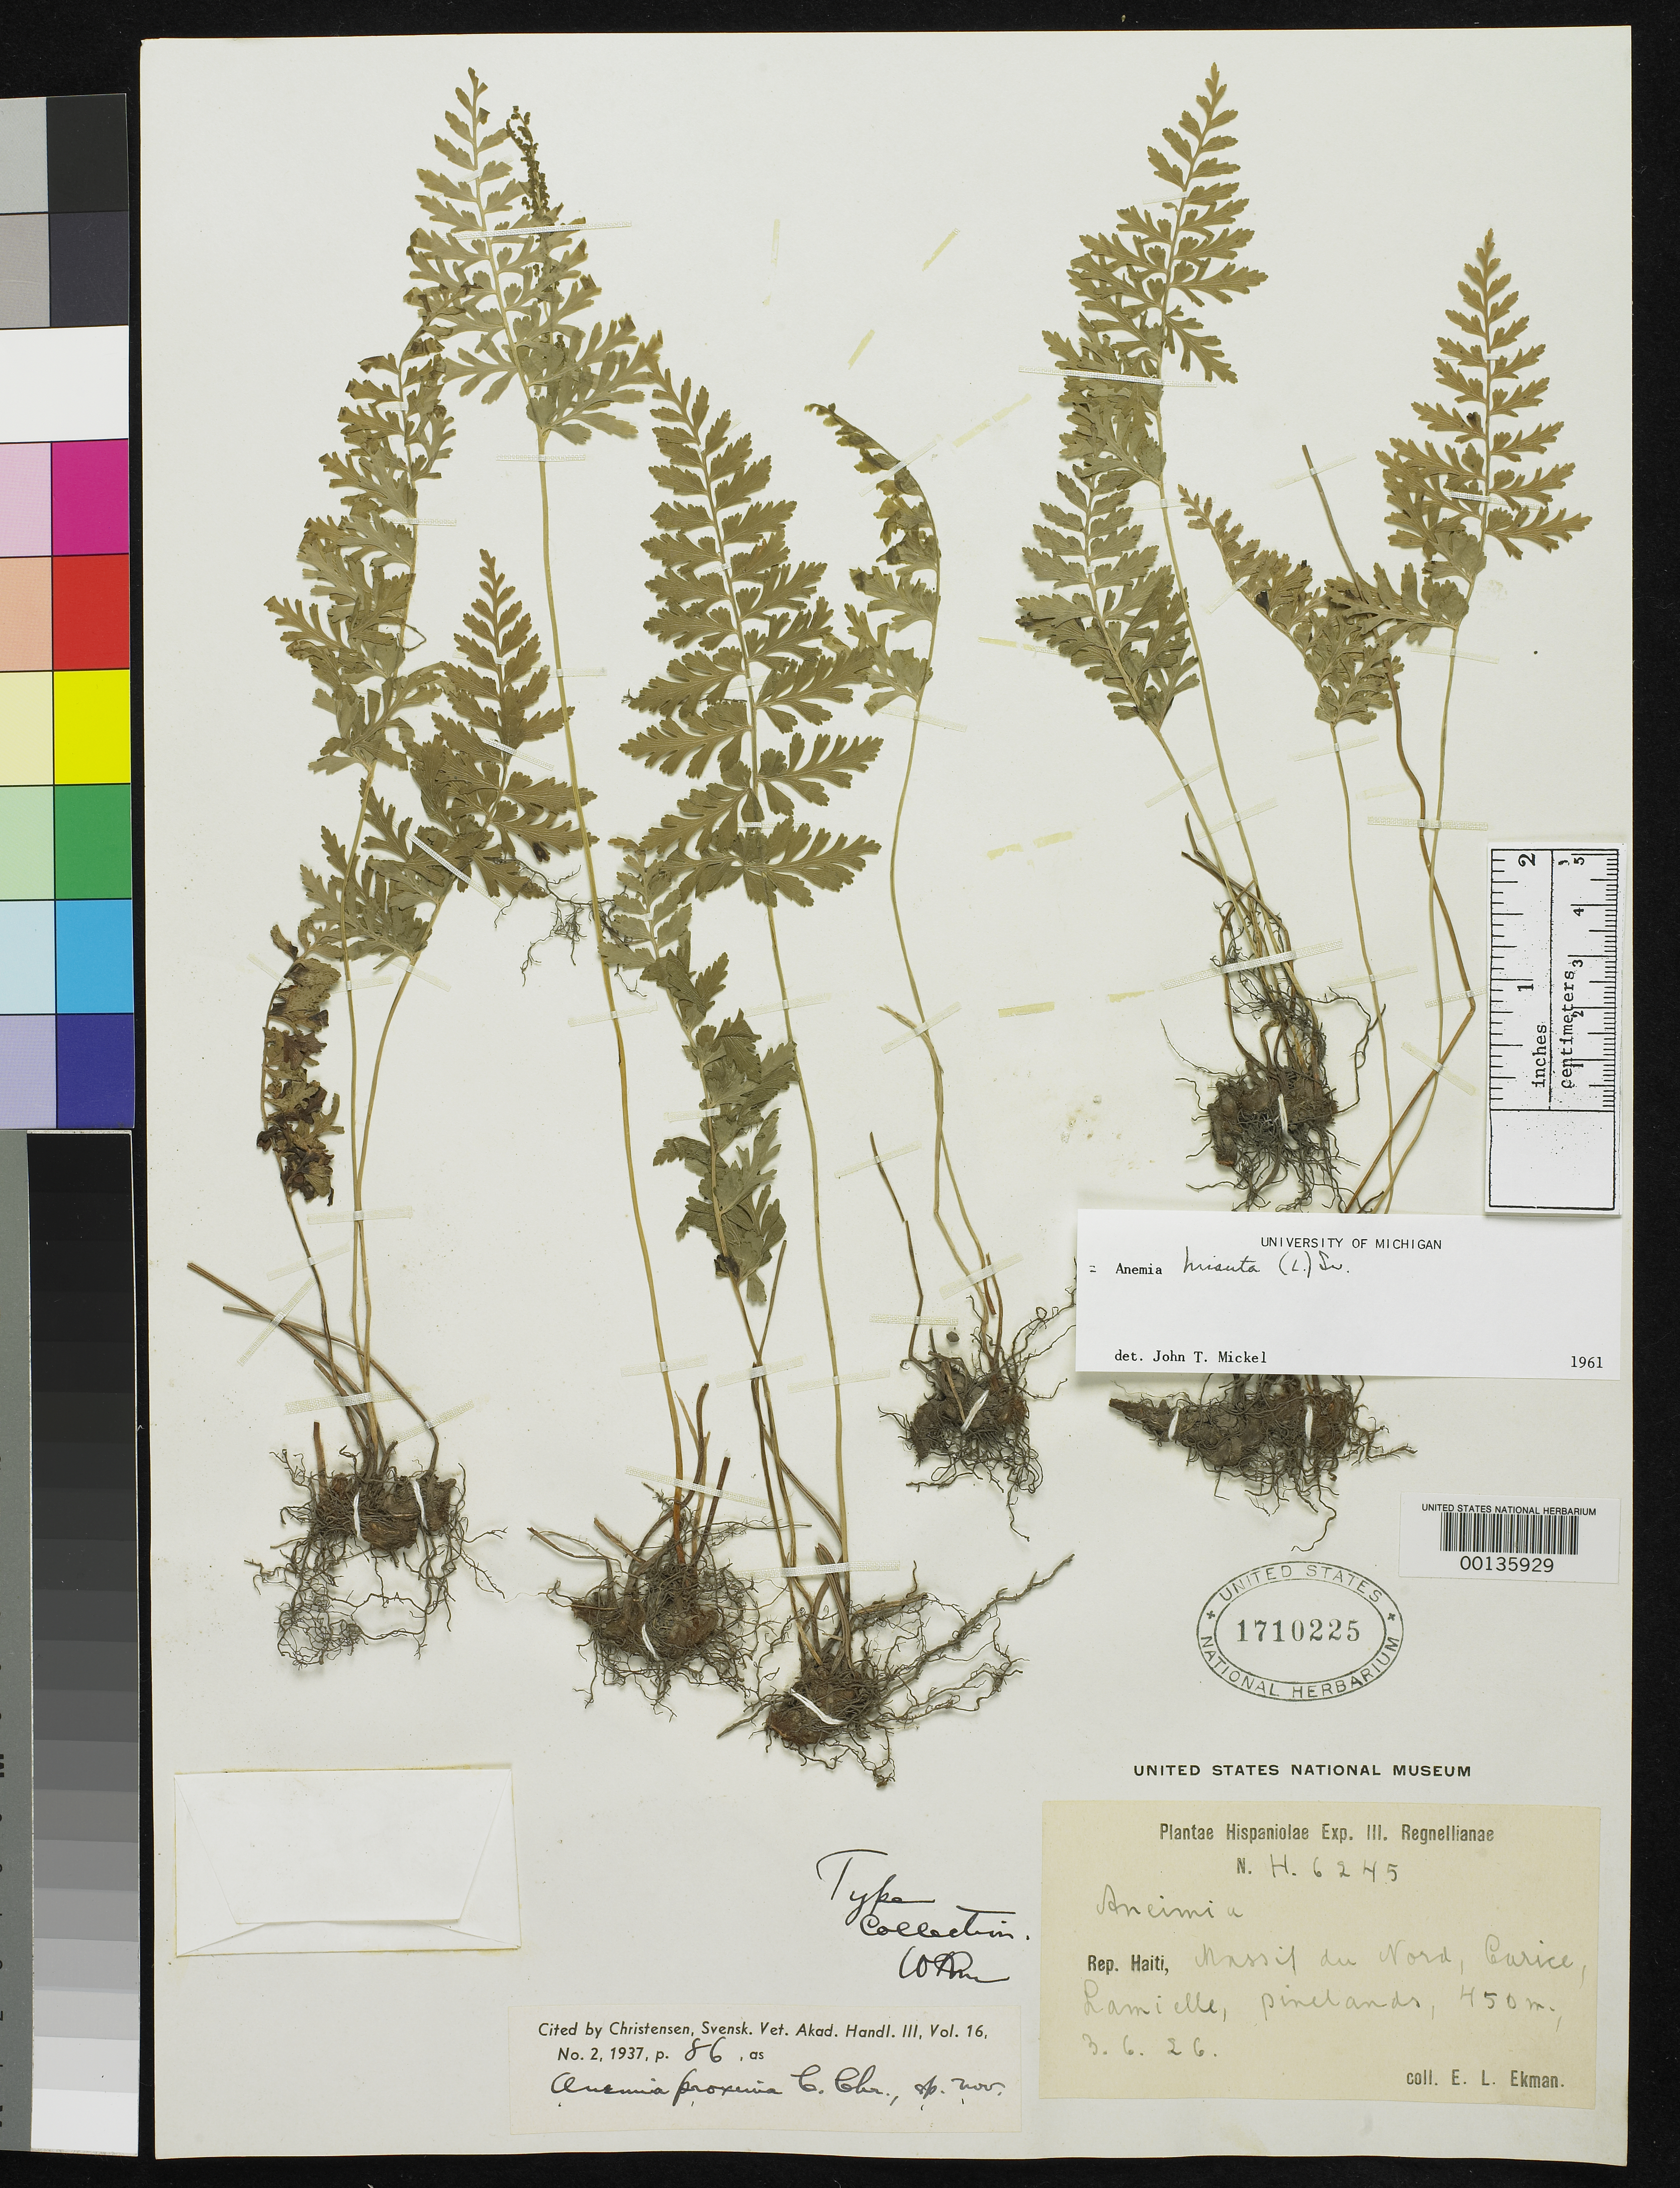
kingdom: Plantae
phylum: Tracheophyta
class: Polypodiopsida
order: Schizaeales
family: Anemiaceae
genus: Anemia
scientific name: Anemia proxima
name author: C. Chr.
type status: Isotype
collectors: E. L. Ekman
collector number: H 6245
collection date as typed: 03 Jun 1926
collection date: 1926-06-03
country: Haiti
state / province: Nord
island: Hispaniola Island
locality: Carice.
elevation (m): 450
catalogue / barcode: US 1710225